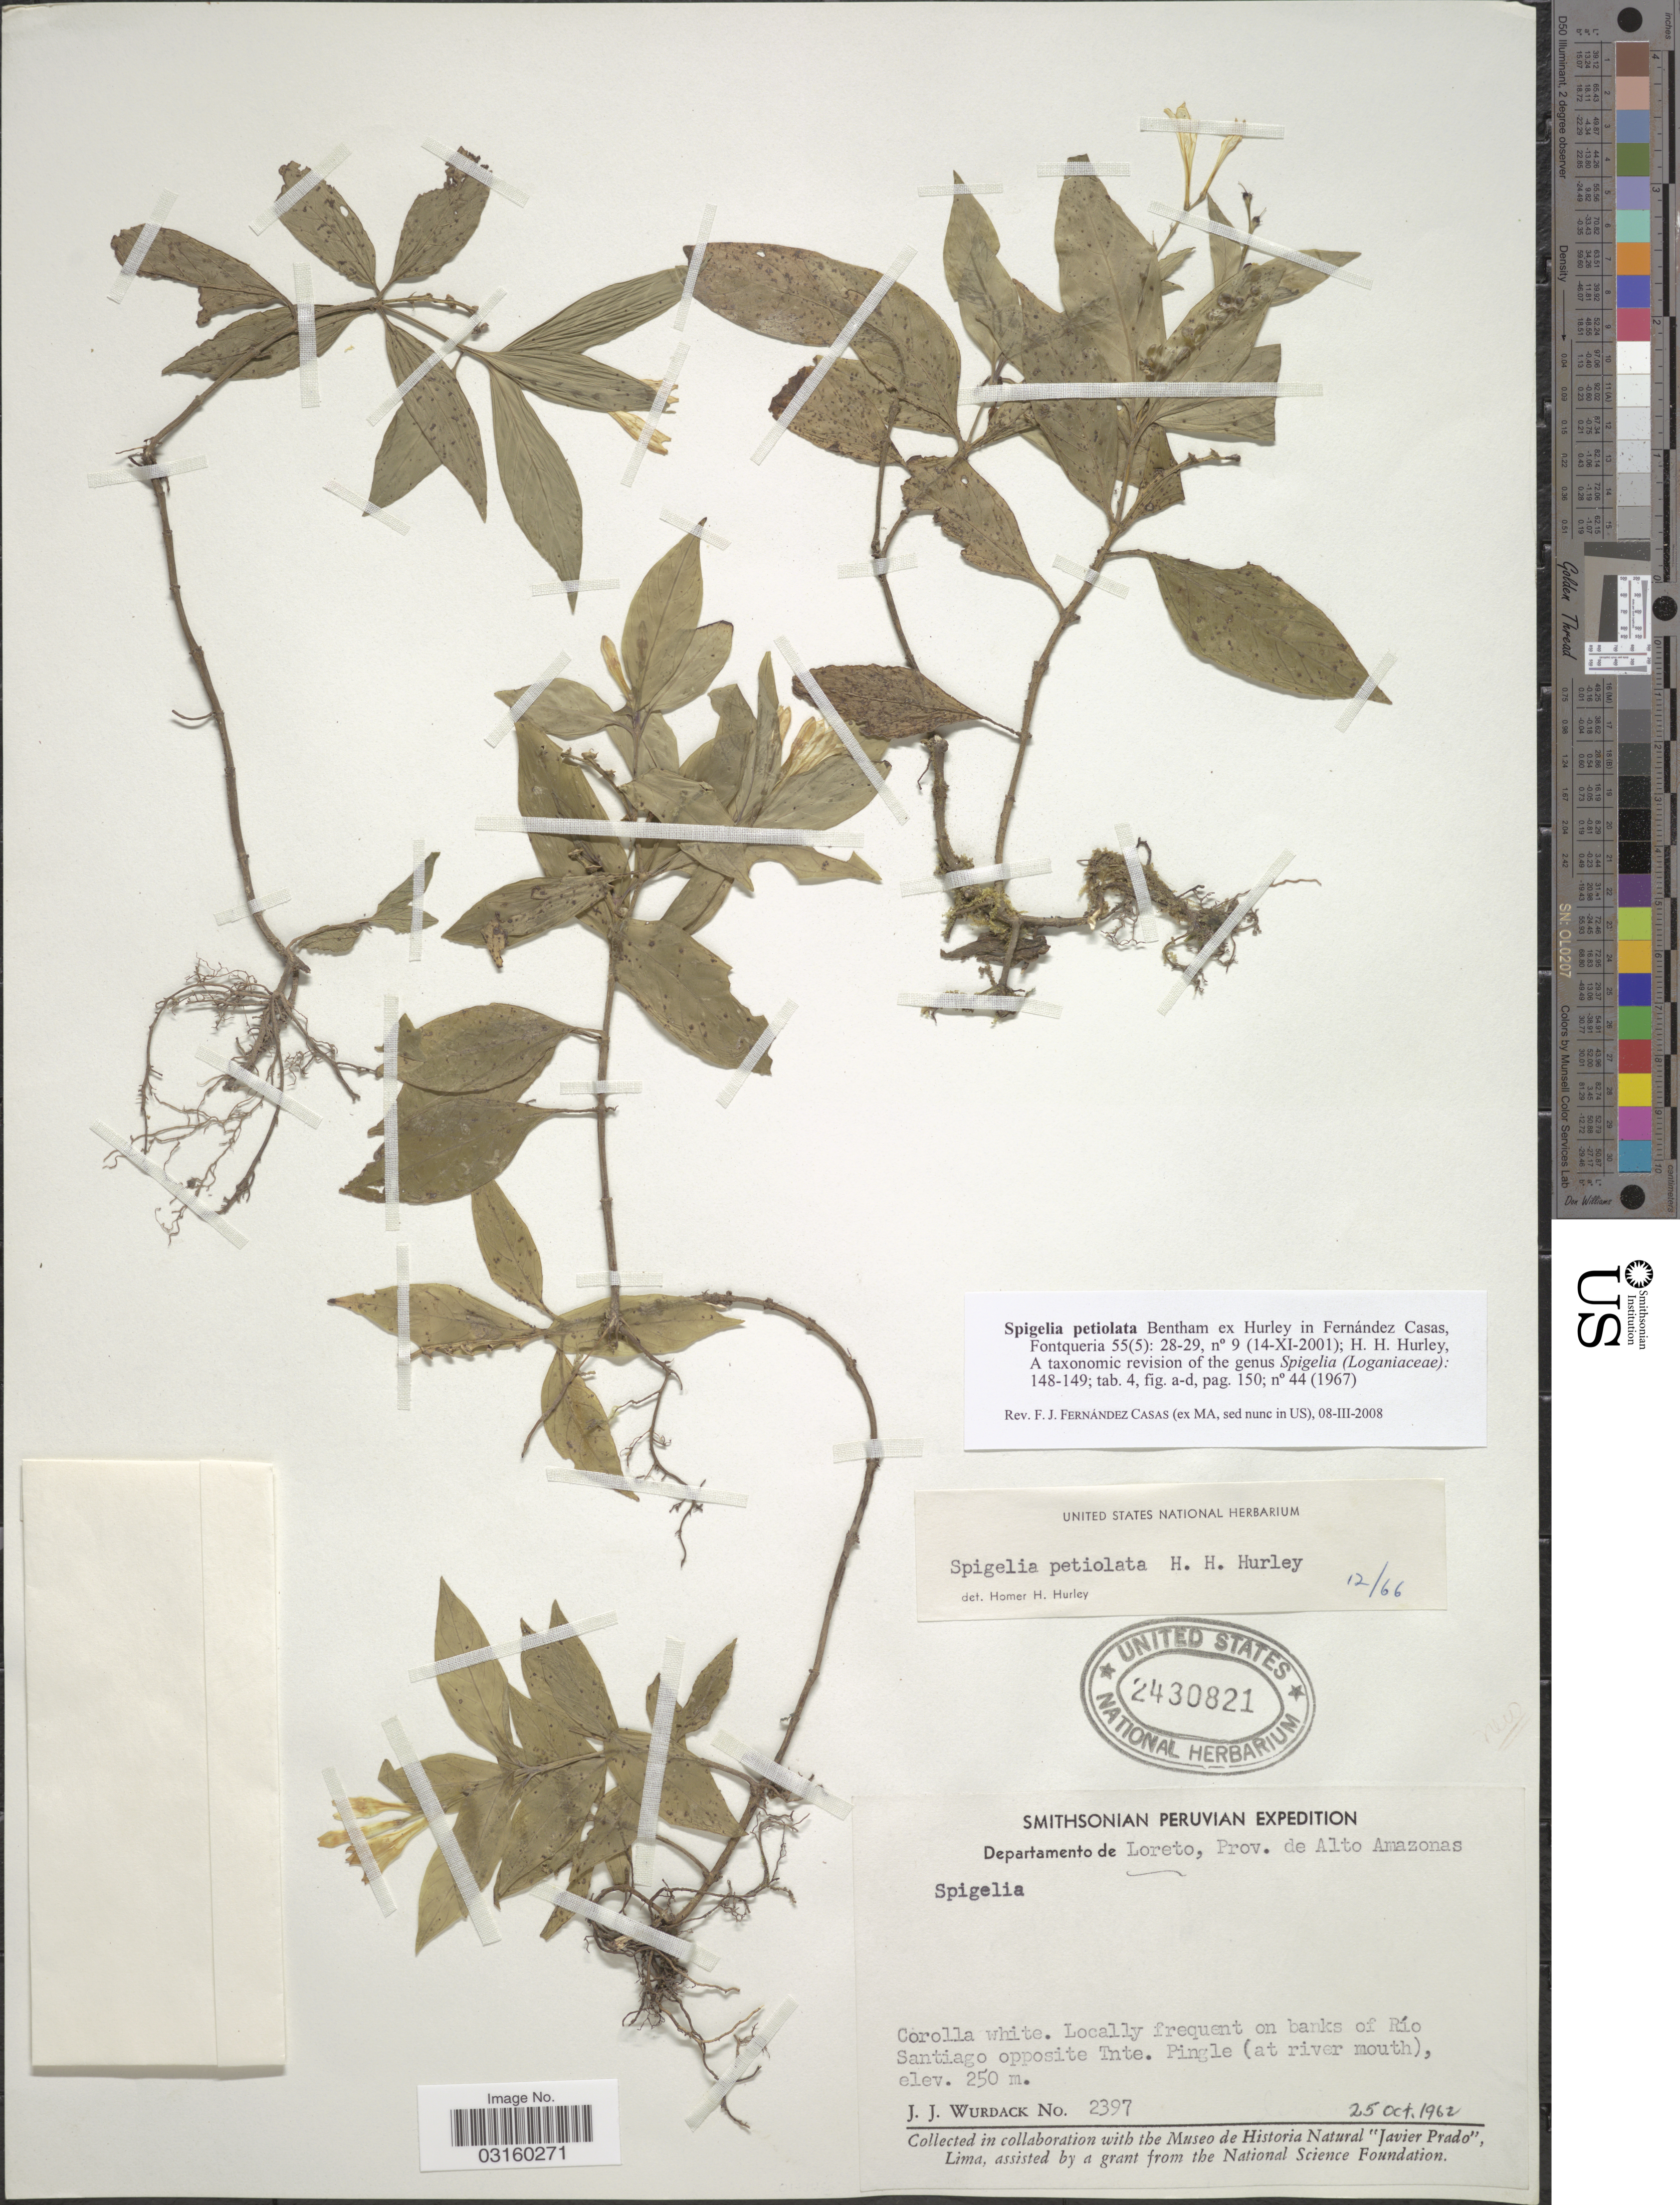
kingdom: Plantae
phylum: Tracheophyta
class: Magnoliopsida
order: Gentianales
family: Loganiaceae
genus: Spigelia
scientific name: Spigelia petiolata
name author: H. Hurley ex Fern. Casas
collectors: J. J. Wurdack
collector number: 2397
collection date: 1962-10-25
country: Peru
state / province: Loreto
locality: Departamento de Loreto, Prov. de Alto Amazonas, Locally frequent on banks of Río Santiago opposite Tnte, Pingle (at river mouth).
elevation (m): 250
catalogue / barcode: US 2430821